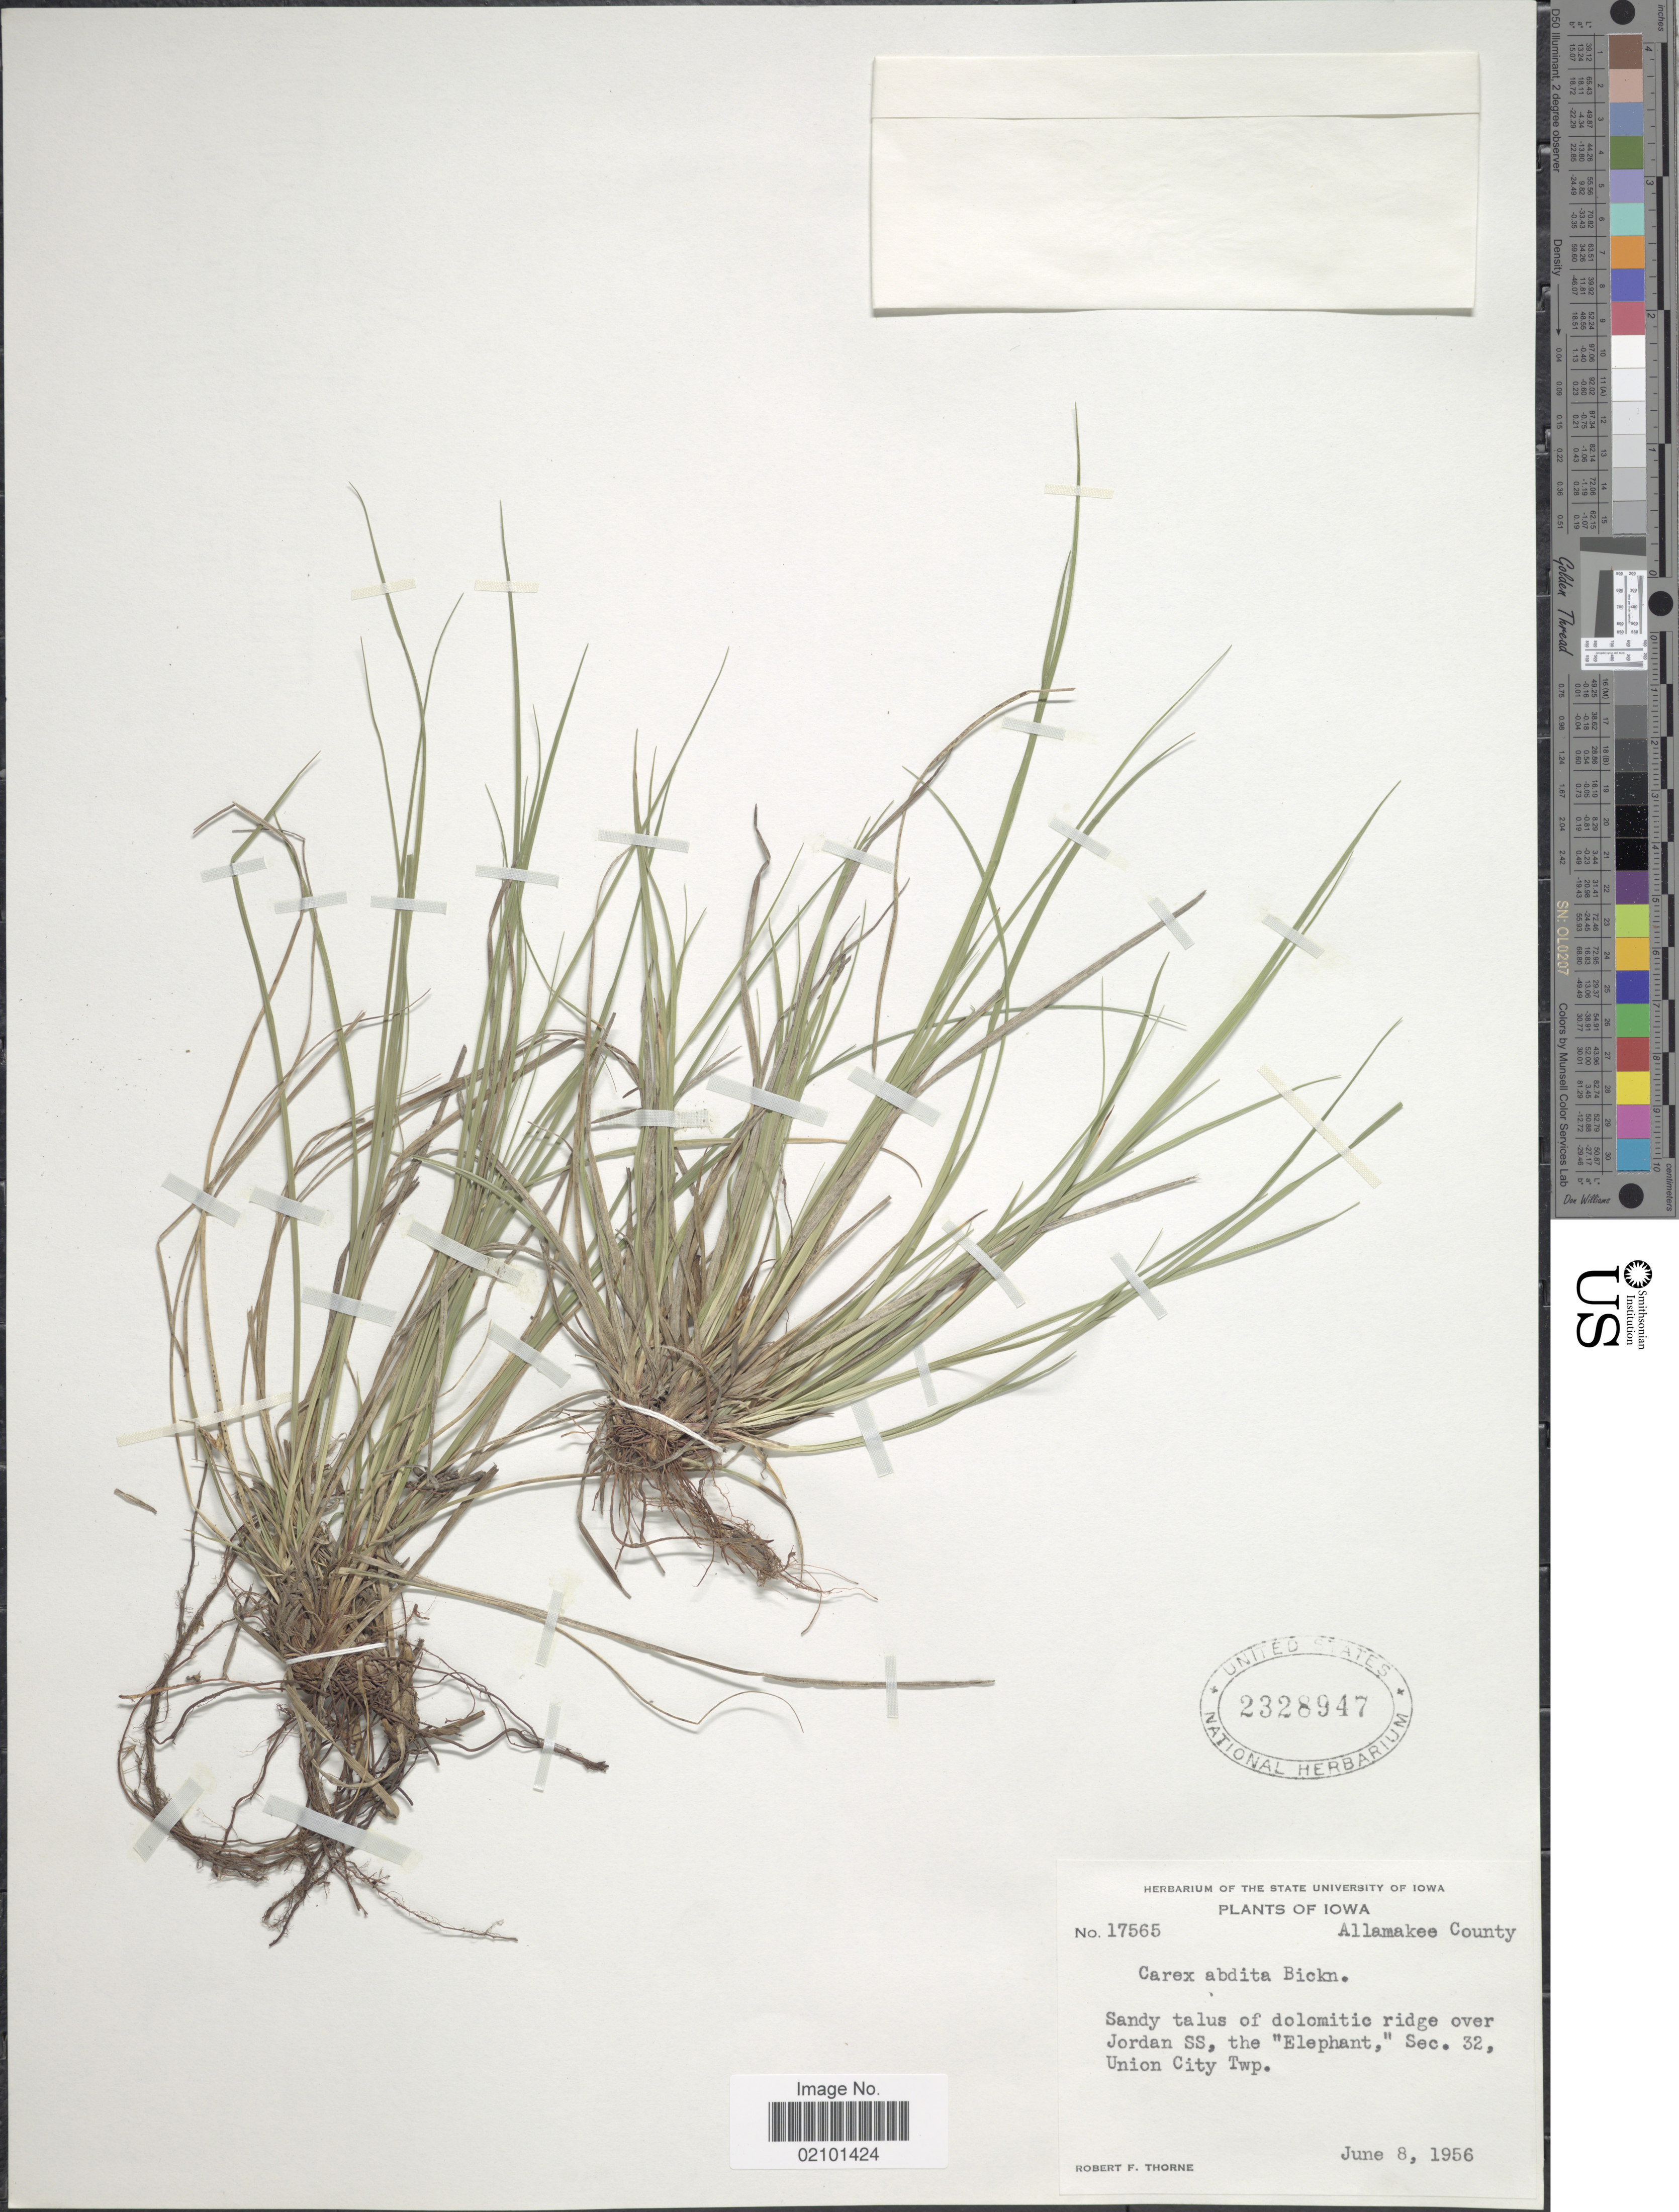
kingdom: Plantae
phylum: Tracheophyta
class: Liliopsida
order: Poales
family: Cyperaceae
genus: Carex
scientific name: Carex umbellata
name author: Schkuhr ex Willd.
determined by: Zager, Scott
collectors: R. F. Thorne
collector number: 17565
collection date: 1956-06-08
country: United States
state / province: Iowa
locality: Allamakee County. Ridge over Jordan SS, the "Elephant,"Sec. 32, Union City Twp.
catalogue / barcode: US 2328947